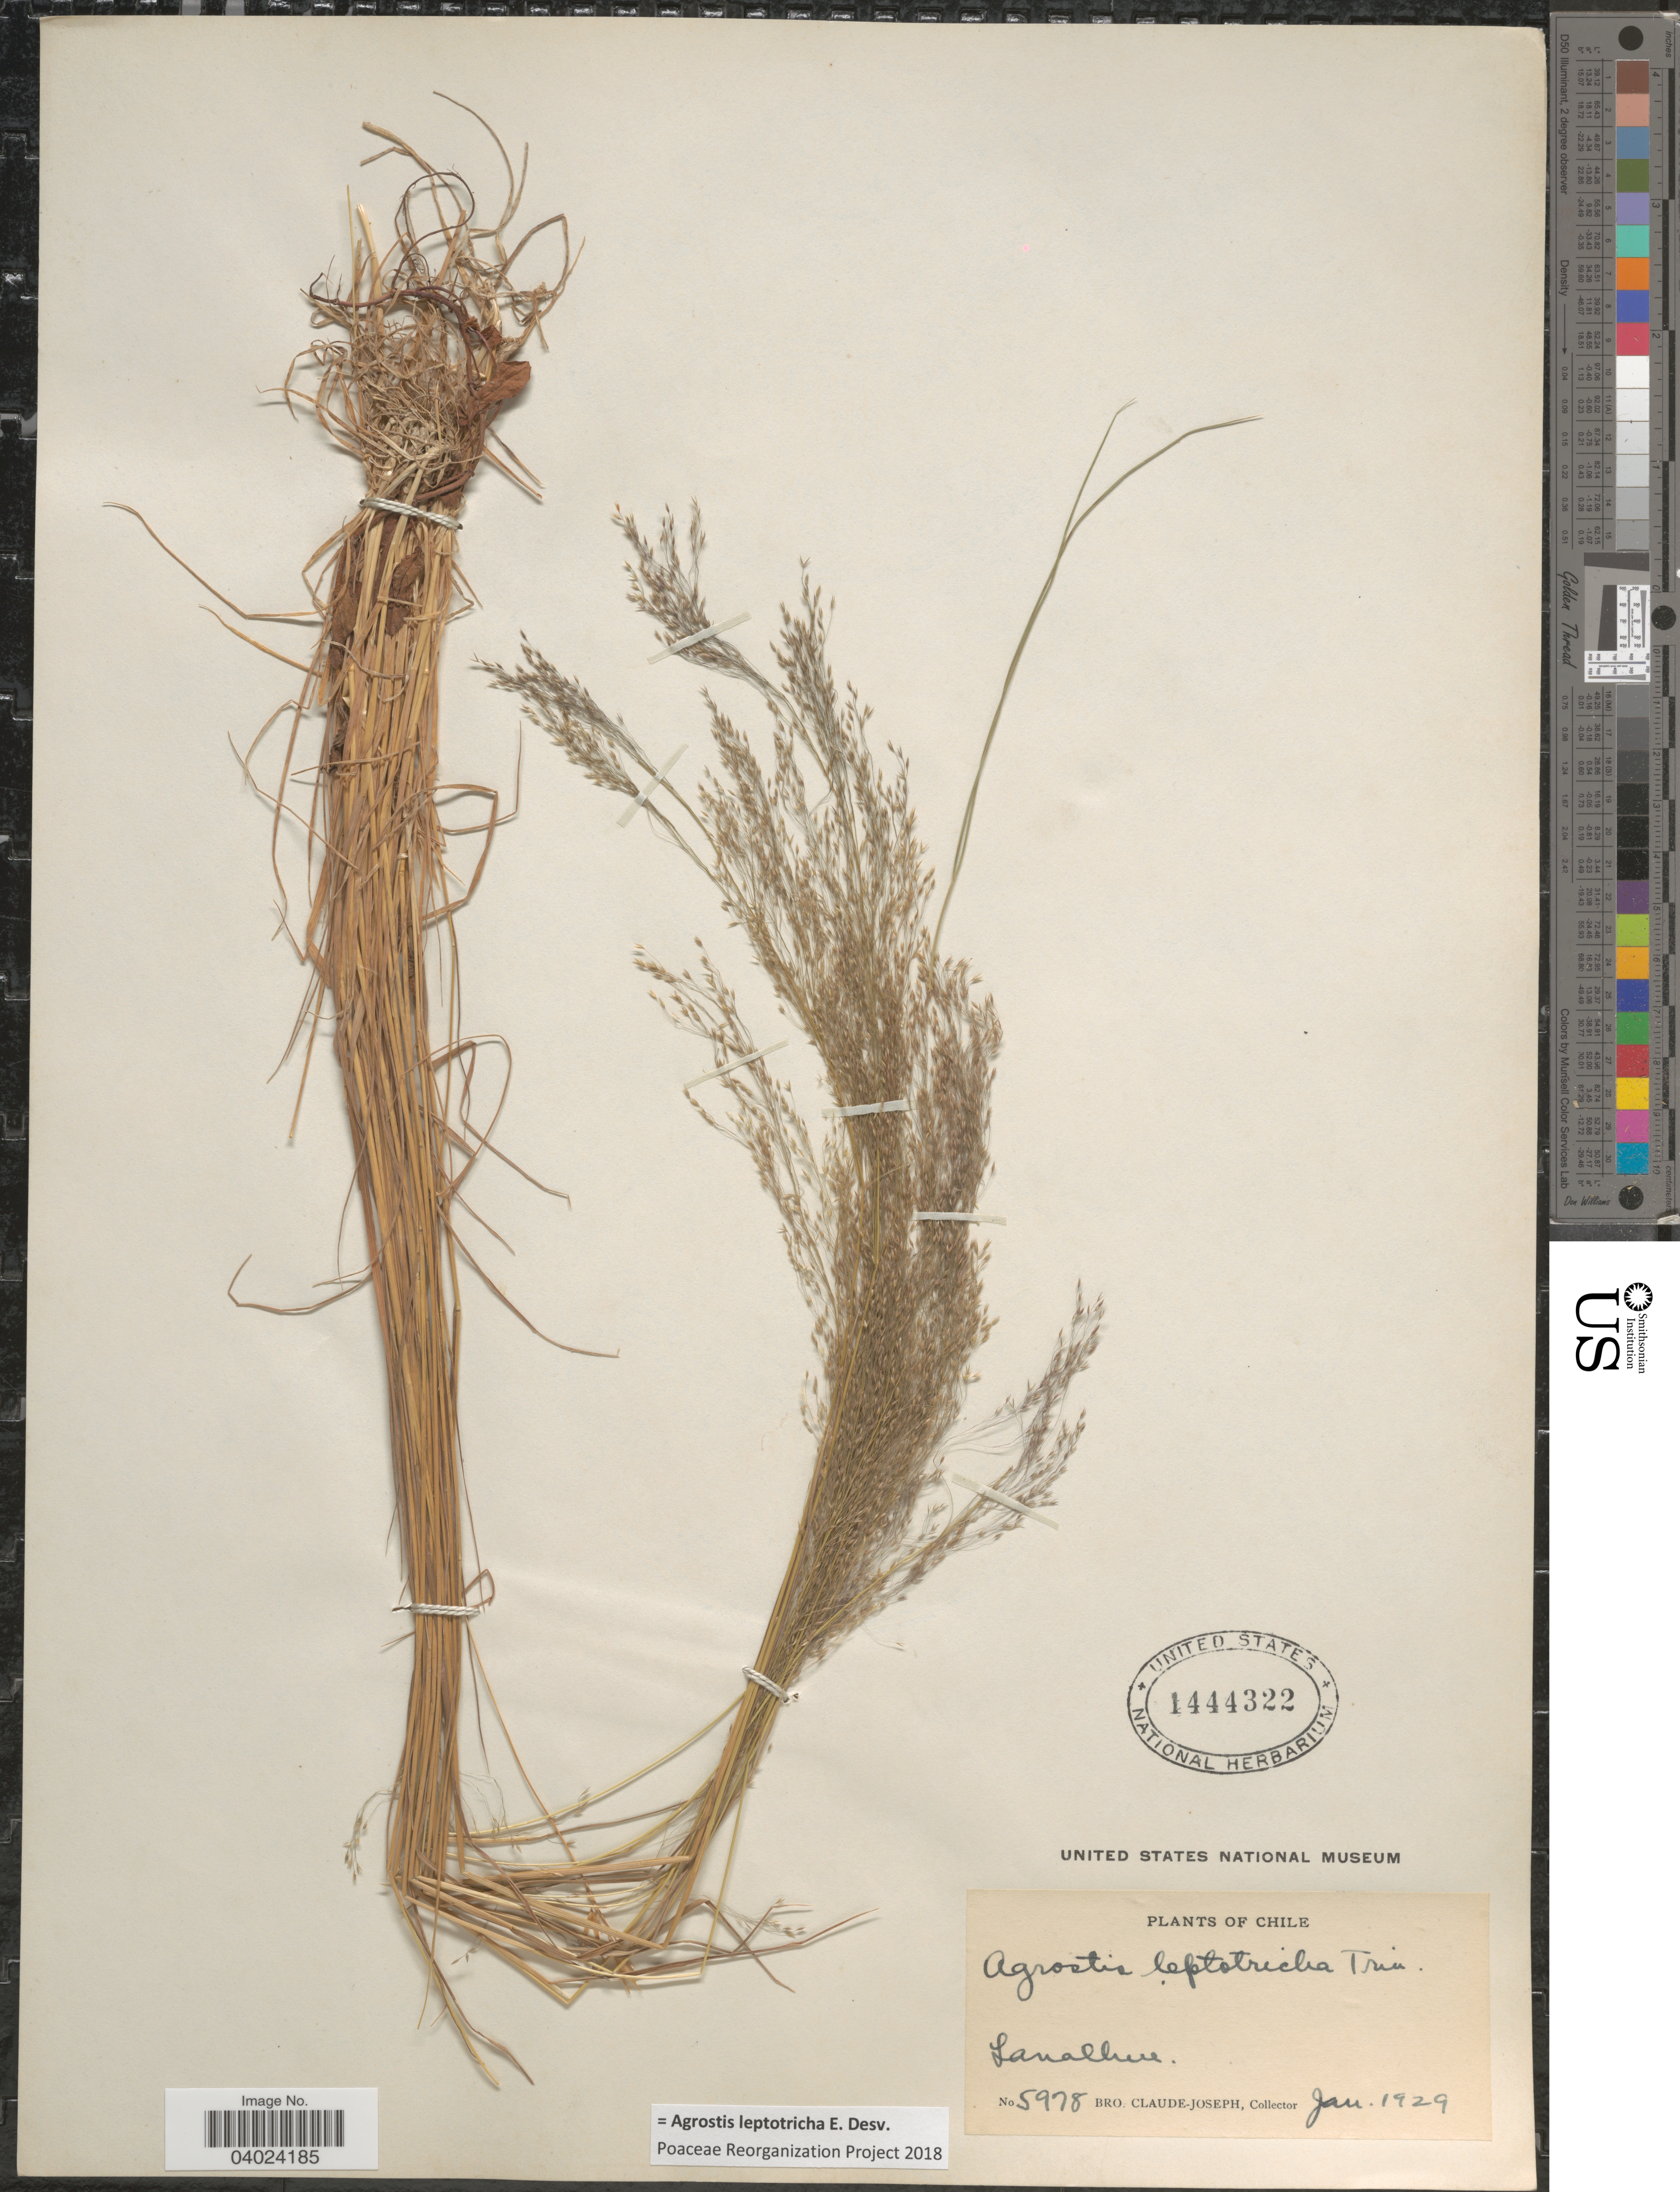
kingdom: Plantae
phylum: Tracheophyta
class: Liliopsida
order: Poales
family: Poaceae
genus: Agrostis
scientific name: Agrostis leptotricha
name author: É. Desv.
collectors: Bro. Claude-Joseph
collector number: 5978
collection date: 1929-01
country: Chile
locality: Lanalhue.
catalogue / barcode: US 1444322